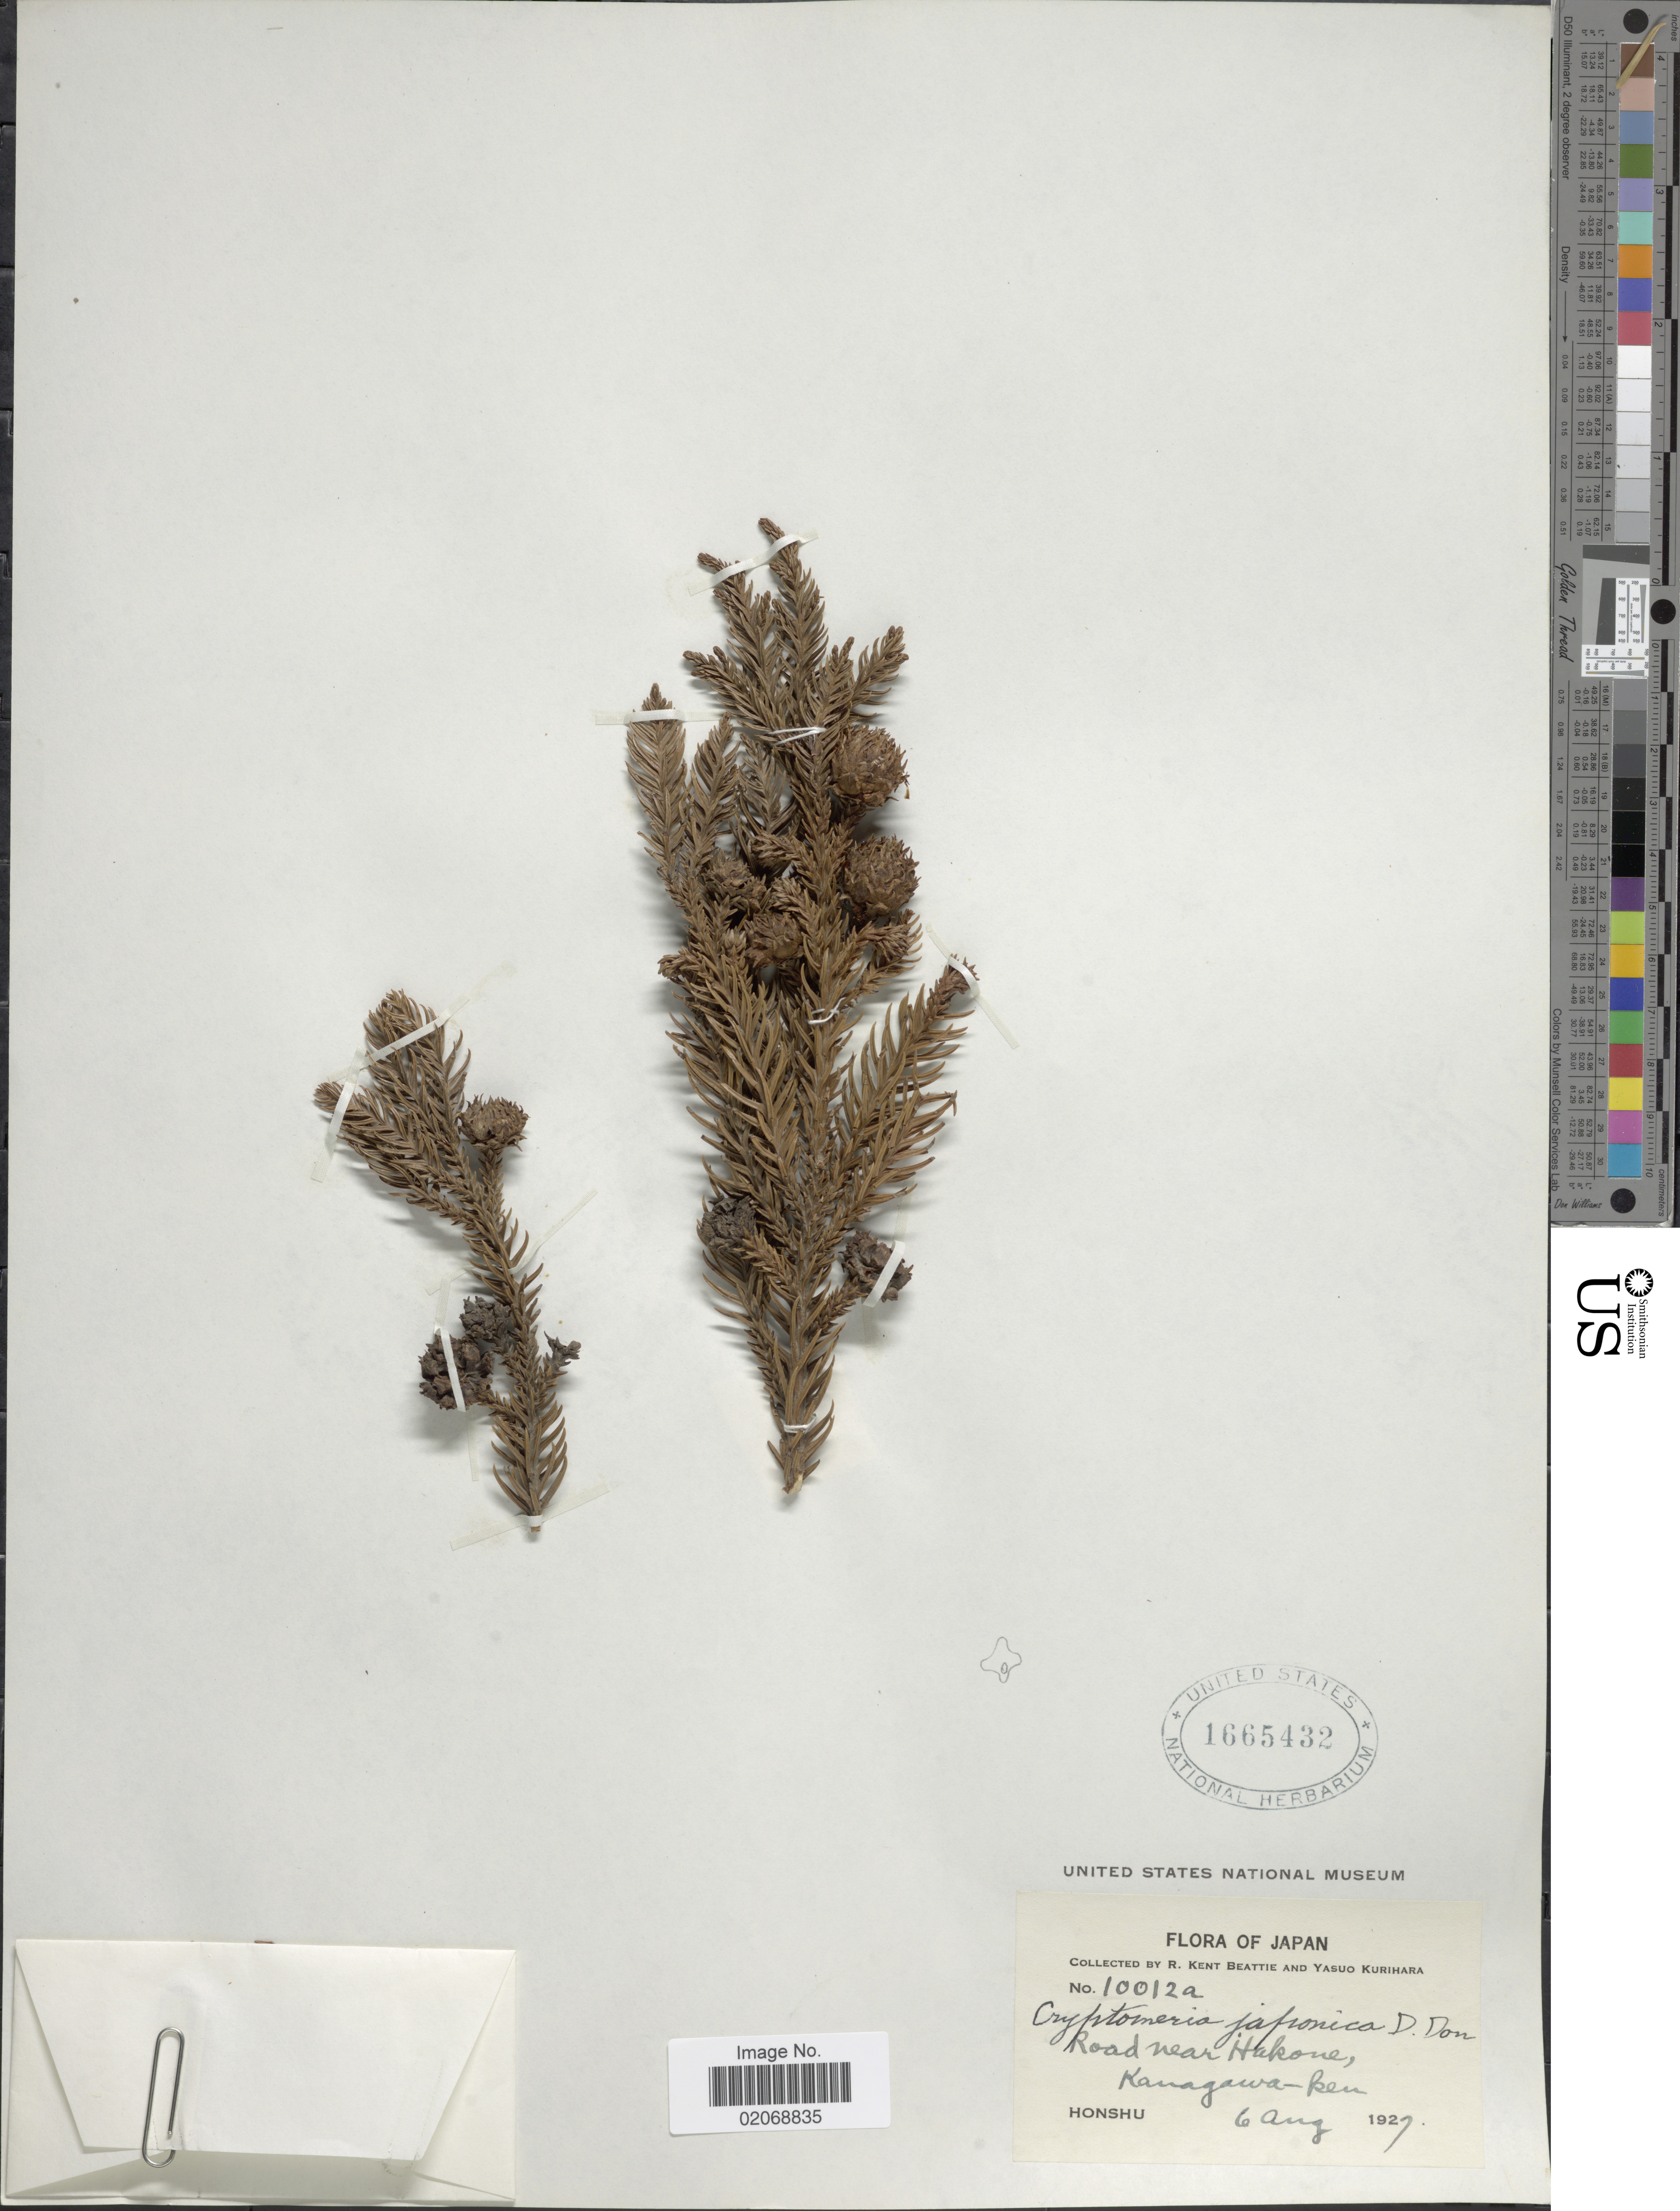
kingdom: Plantae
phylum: Tracheophyta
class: Pinopsida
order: Pinales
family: Cupressaceae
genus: Cryptomeria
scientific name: Cryptomeria japonica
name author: (Thunb. ex L. f.) D. Don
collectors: R. K. Beattie & Y. Kurihara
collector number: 10012a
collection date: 1927-08-06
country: Japan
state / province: Kanagawa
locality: Road near Hakone, Kanagawa-ken, Honshu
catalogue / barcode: US 1665432